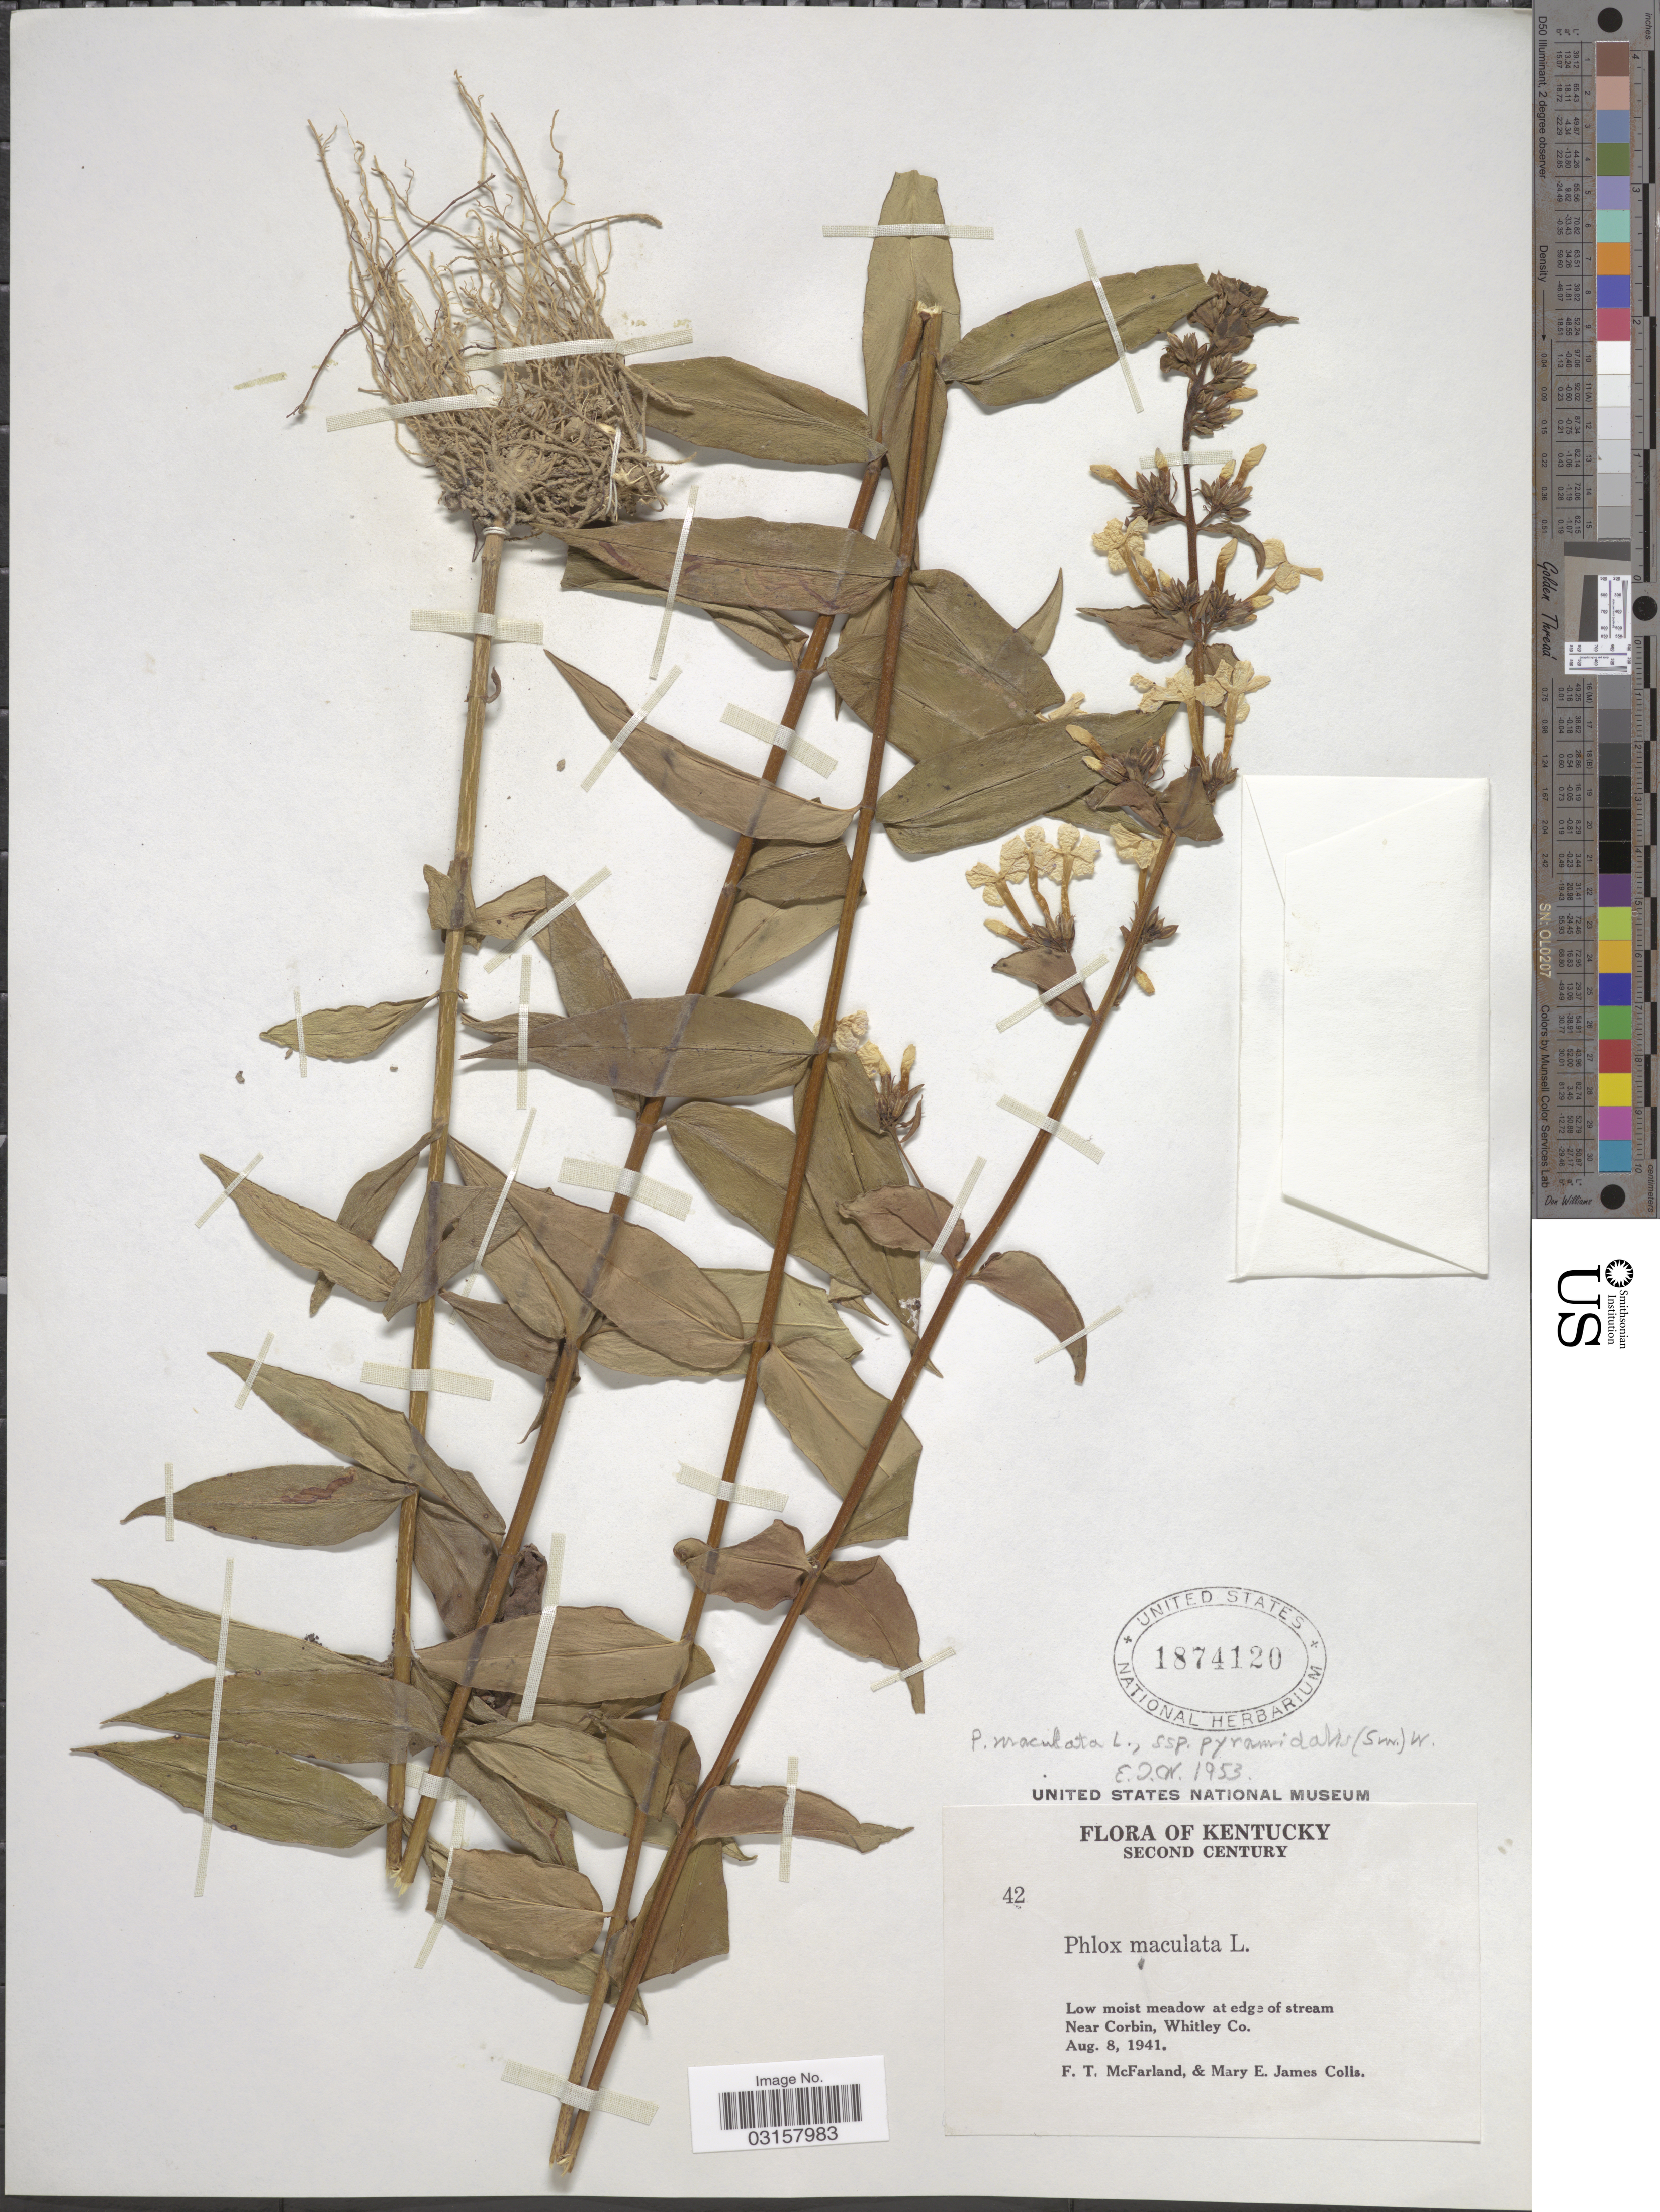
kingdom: Plantae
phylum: Tracheophyta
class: Magnoliopsida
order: Ericales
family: Polemoniaceae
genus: Phlox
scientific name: Phlox x pyramidalis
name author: (Sm.) Wherry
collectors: F. McFarland & M. E.Colls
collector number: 42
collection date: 1941-08-08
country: United States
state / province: Kentucky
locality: Low moist meadow at edge of stream, Near Corbin, Whitley Co.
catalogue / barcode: US 1874120